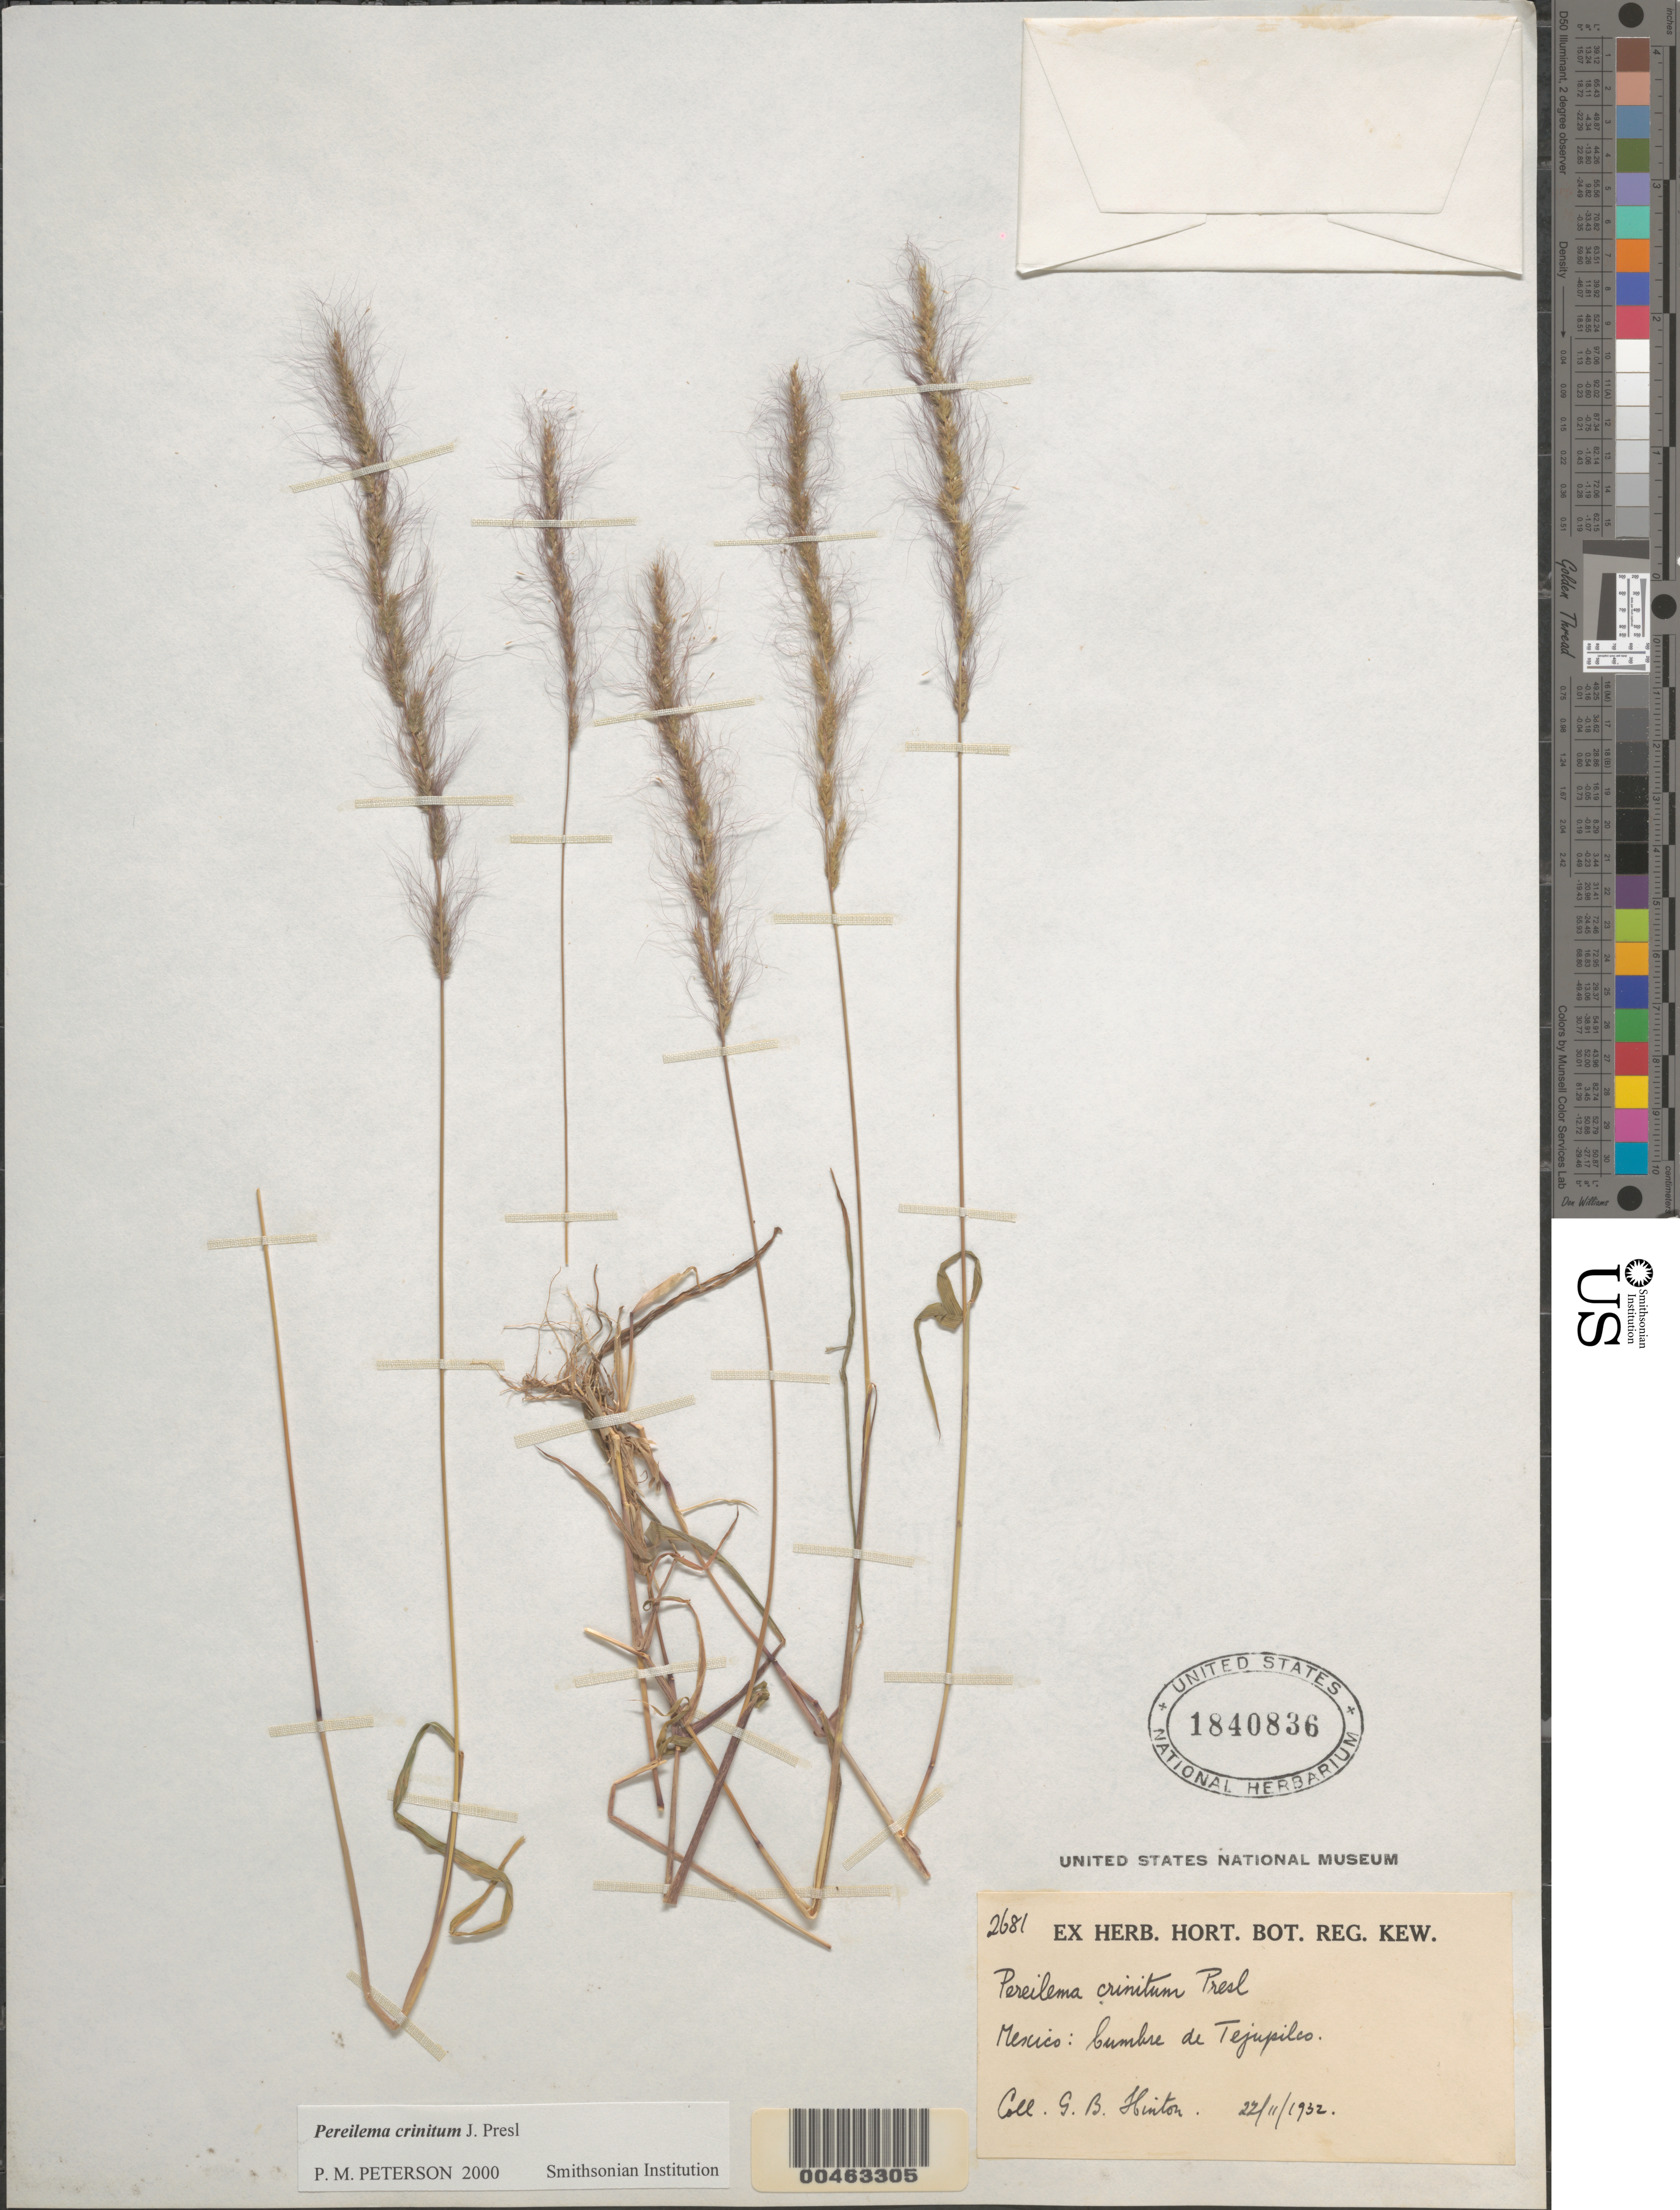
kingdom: Plantae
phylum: Tracheophyta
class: Liliopsida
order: Poales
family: Poaceae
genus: Pereilema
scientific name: Pereilema crinitum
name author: J. Presl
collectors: G. B. Hinton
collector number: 2681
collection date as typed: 22 Nov 1932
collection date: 1932-11-22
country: Mexico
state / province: México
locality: Cumbre de Tejupilco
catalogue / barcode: US 1840836